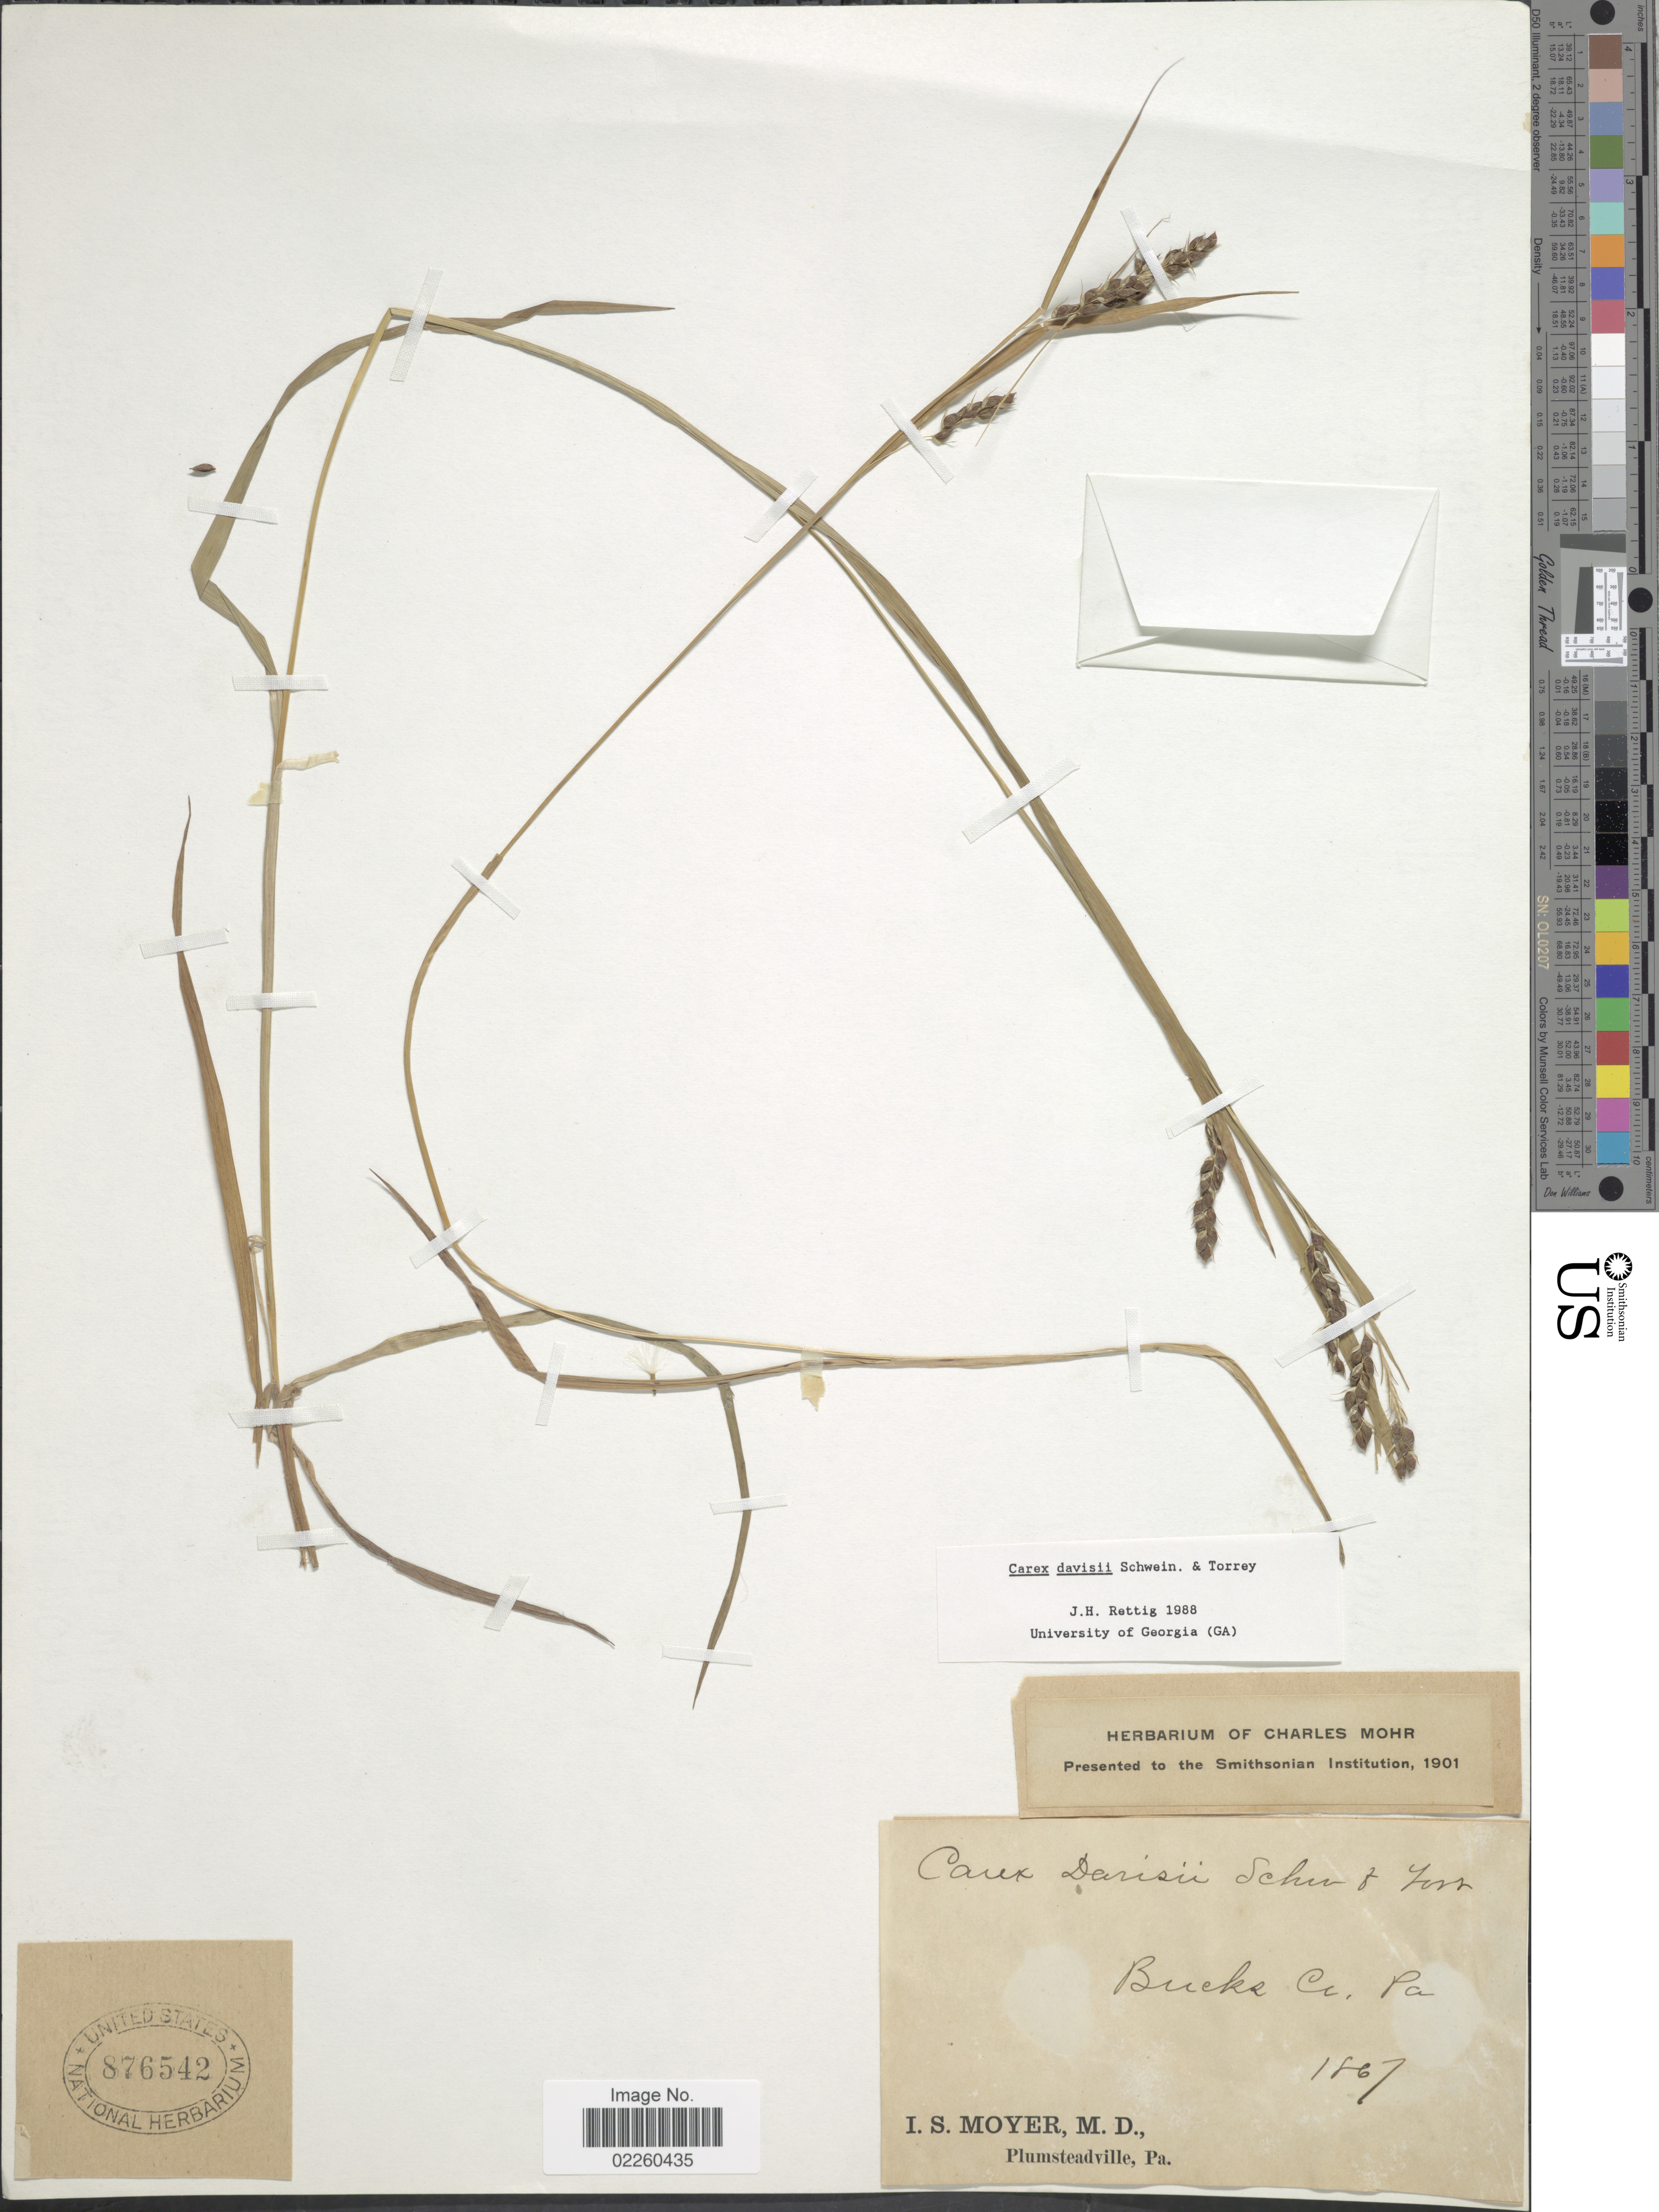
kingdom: Plantae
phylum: Tracheophyta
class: Liliopsida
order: Poales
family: Cyperaceae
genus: Carex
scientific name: Carex davisii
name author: Schwein. & Torr.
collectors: I. S. Moyer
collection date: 1867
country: United States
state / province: Pennsylvania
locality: Bucks Co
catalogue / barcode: US 876542